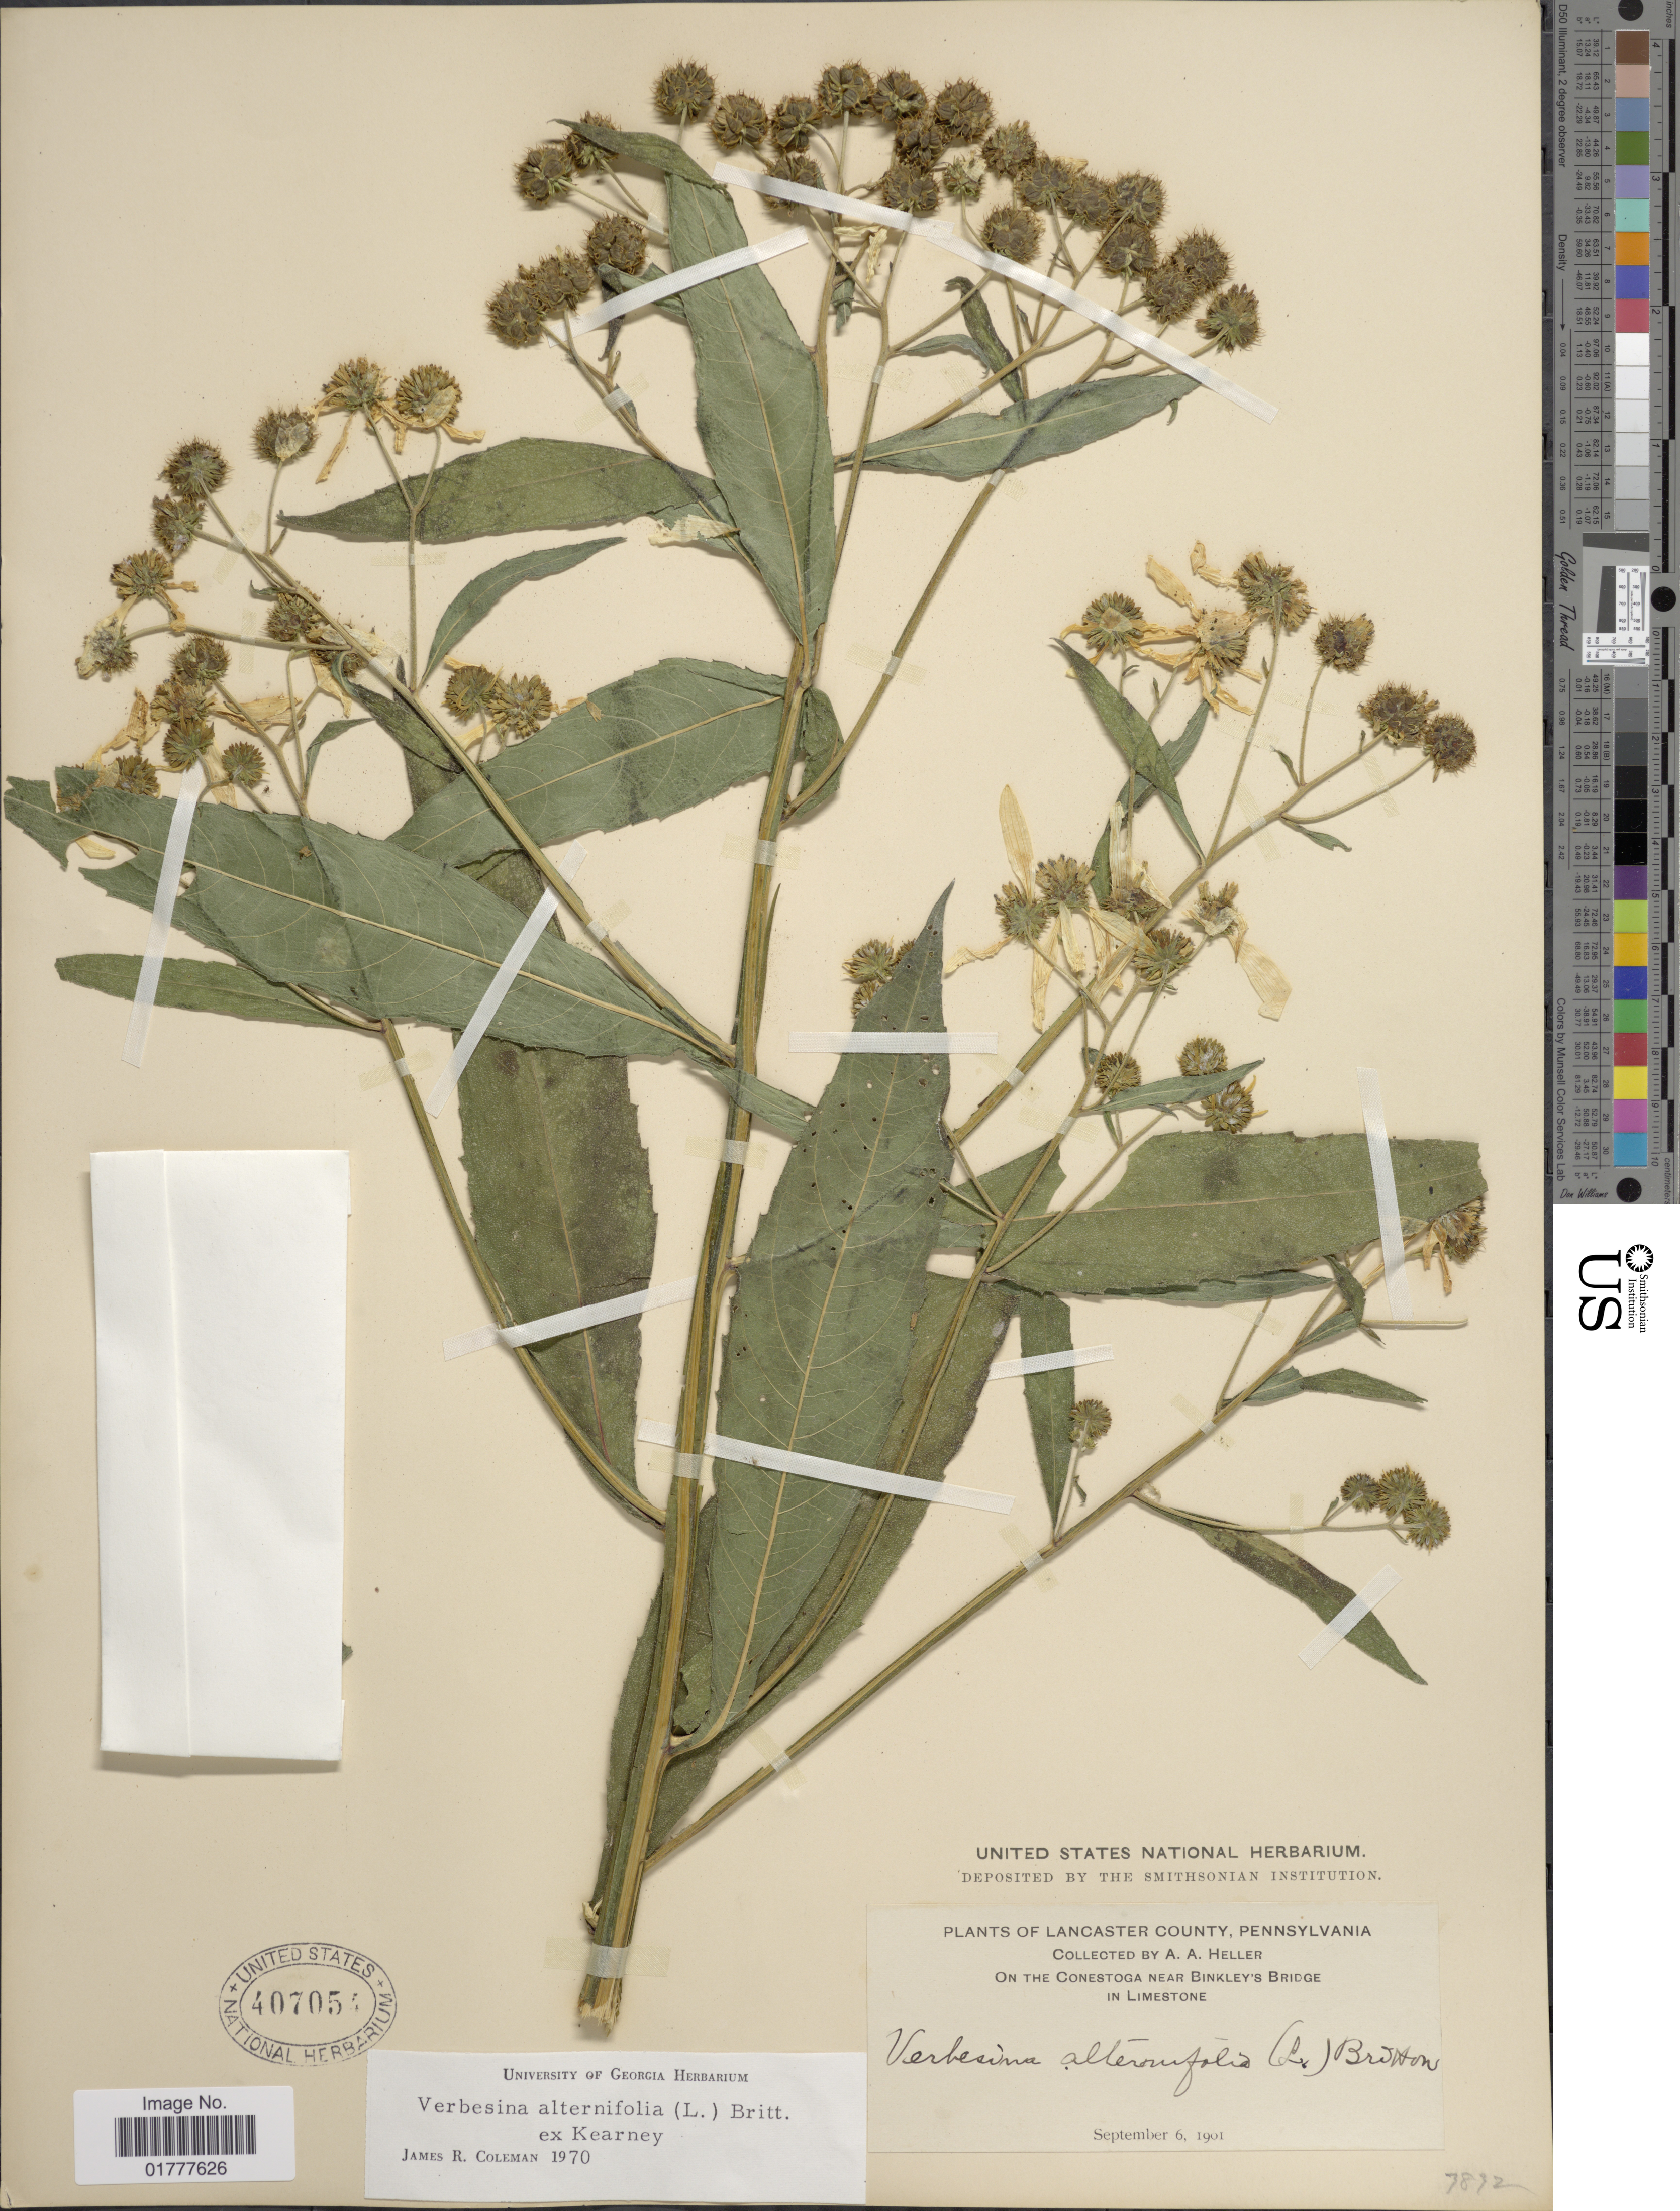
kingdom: Plantae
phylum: Tracheophyta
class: Magnoliopsida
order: Asterales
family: Asteraceae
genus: Actinomeris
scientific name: Actinomeris alternifolia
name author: (L.) DC.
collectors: A. A. Heller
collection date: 1901-09-06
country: United States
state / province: Pennsylvania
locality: Lancaster County, Pennsylvania. On the Conestoga Near Binkley's Bridge in Limestone.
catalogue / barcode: US 407054